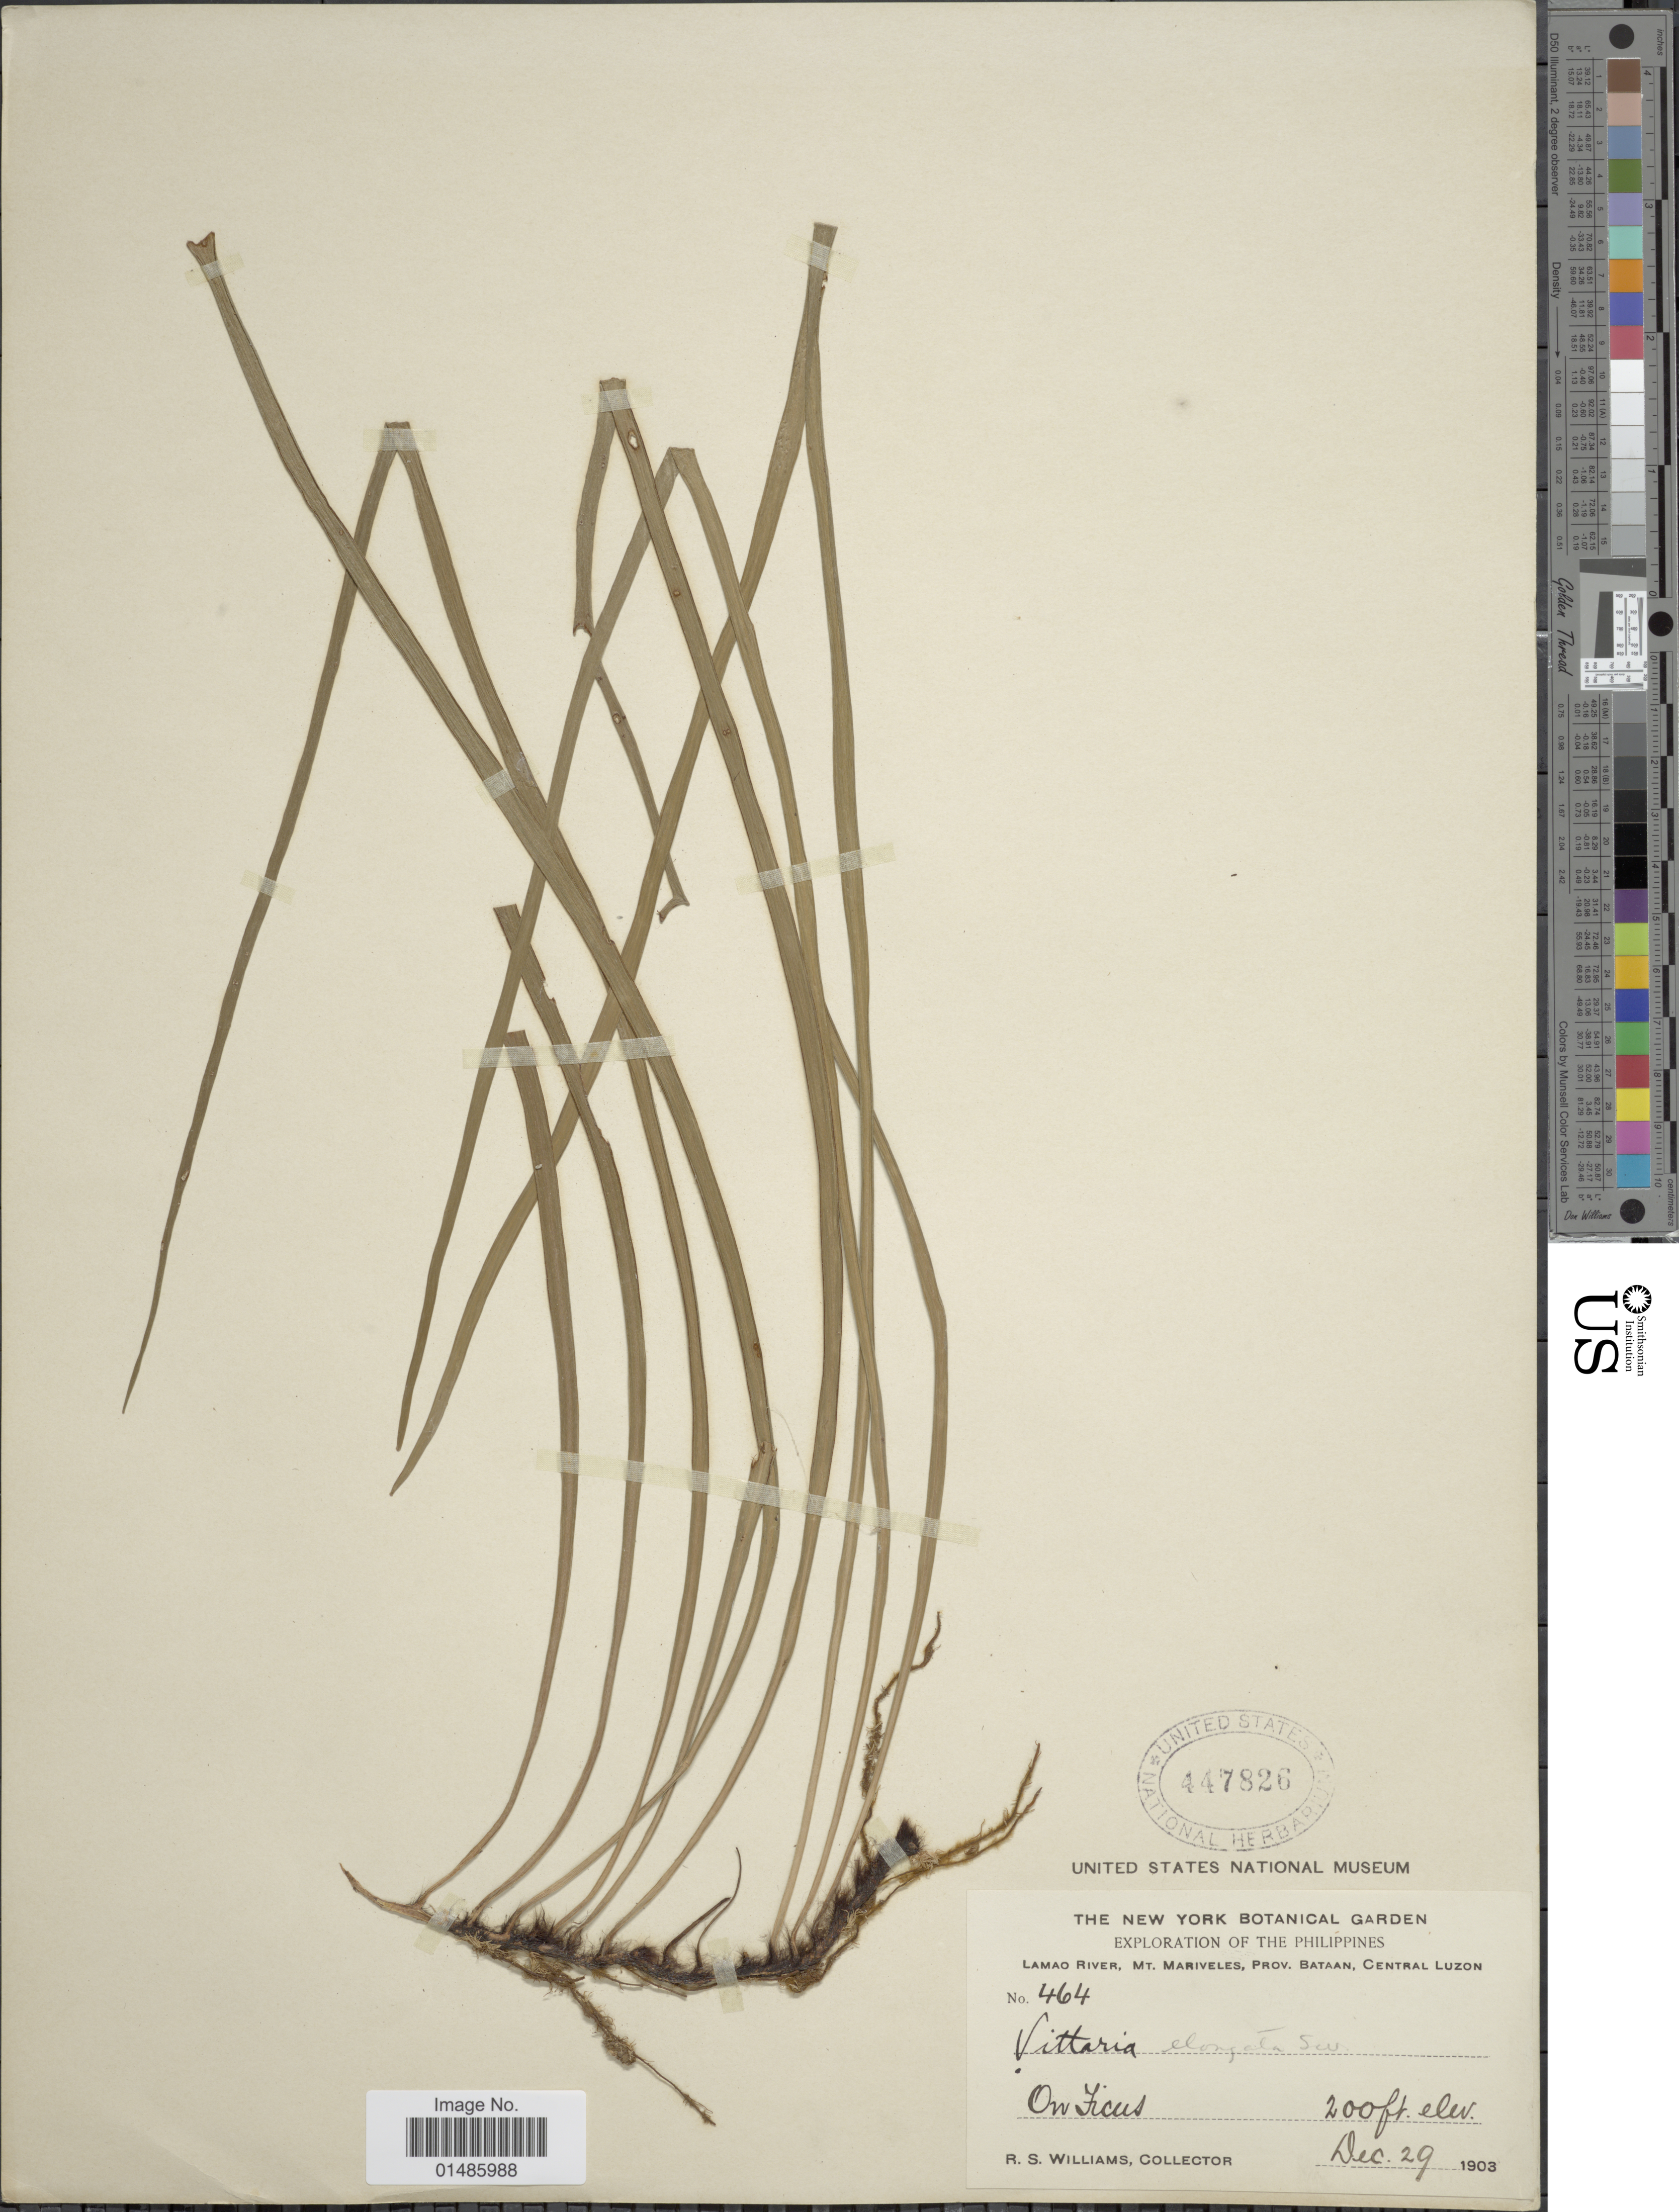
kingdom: Plantae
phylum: Tracheophyta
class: Polypodiopsida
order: Polypodiales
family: Pteridaceae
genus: Haplopteris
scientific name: Haplopteris elongata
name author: (Sw.) Crane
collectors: R. S. Williams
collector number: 464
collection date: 1903-12-29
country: Philippines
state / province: Central Luzon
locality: Lamao River, Mt. Mariveles, Prov. Bataan. On Ficus.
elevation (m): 61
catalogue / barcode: US 447826